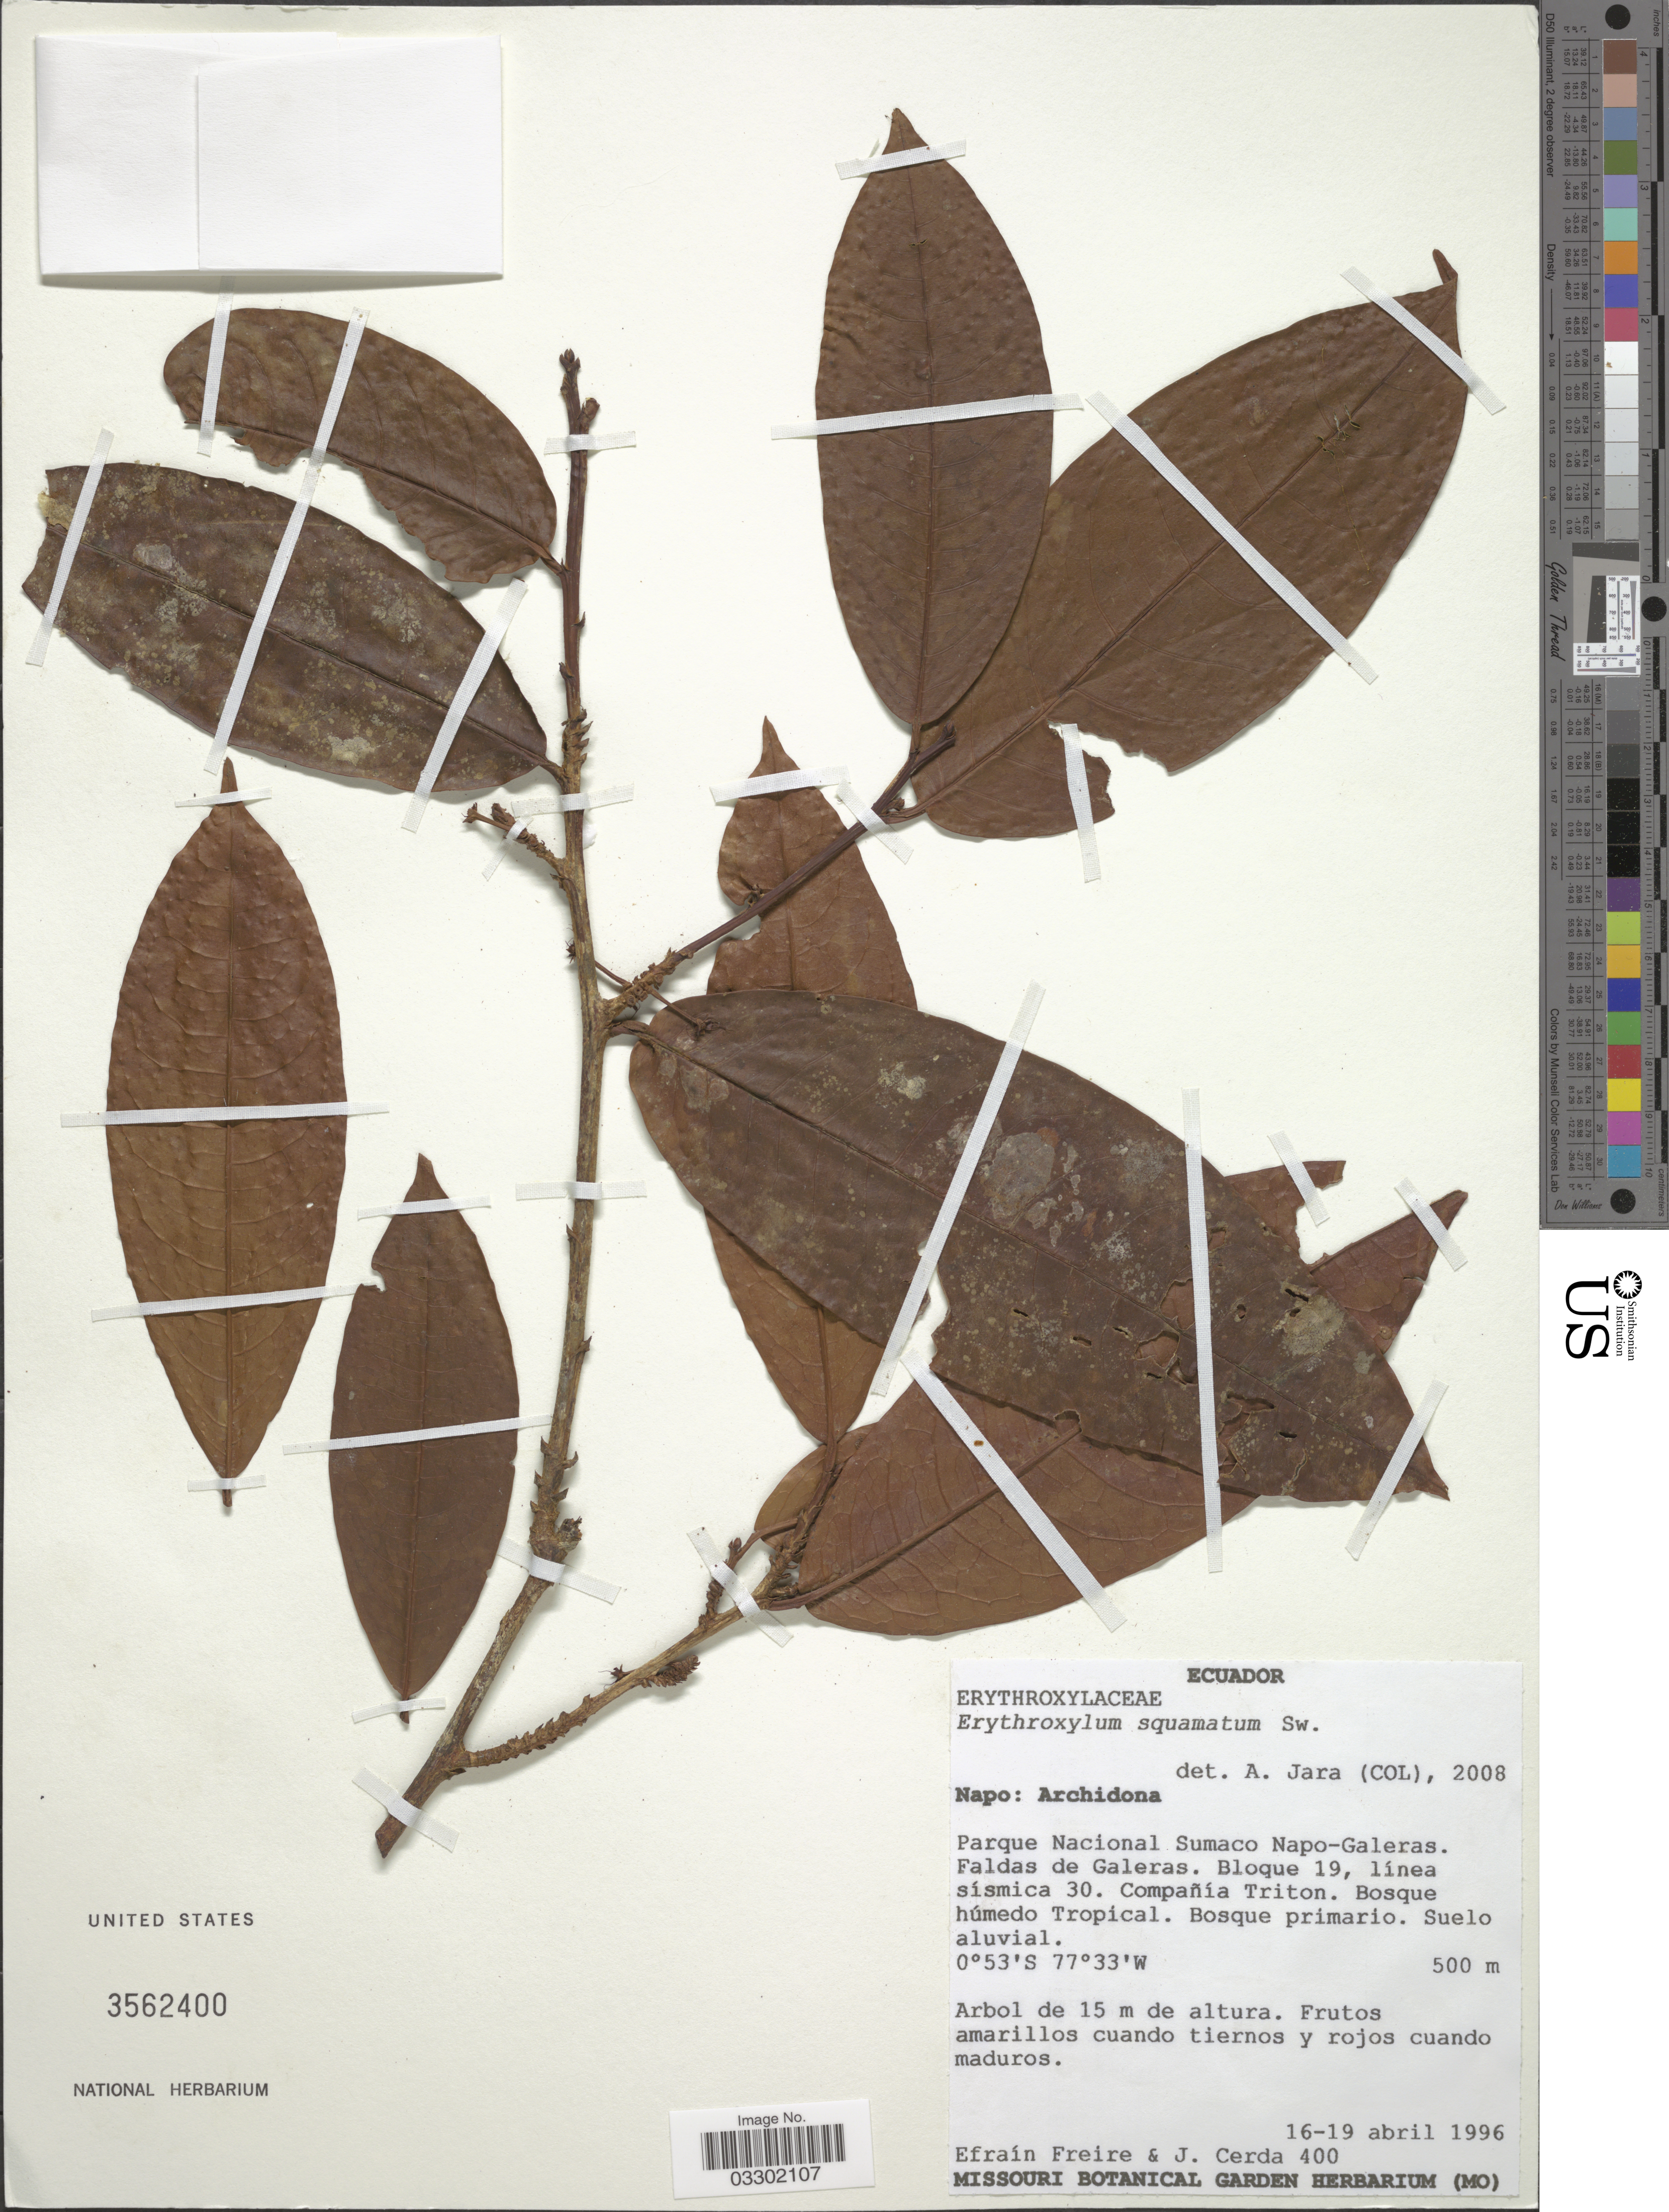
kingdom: Plantae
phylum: Tracheophyta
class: Magnoliopsida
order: Malpighiales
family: Erythroxylaceae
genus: Erythroxylum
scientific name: Erythroxylum squamatum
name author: Sw.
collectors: E. Freire & J. Cerda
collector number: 400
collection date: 1996-04-16/1996-04-19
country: Ecuador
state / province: Napo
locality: Archidona, Parque Nacional Sumaco Napo-Galeras. Faldas de Galeras. Bloque 19, línea sísmica 30. Compañia Triton.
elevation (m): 500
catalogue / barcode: US 3562400